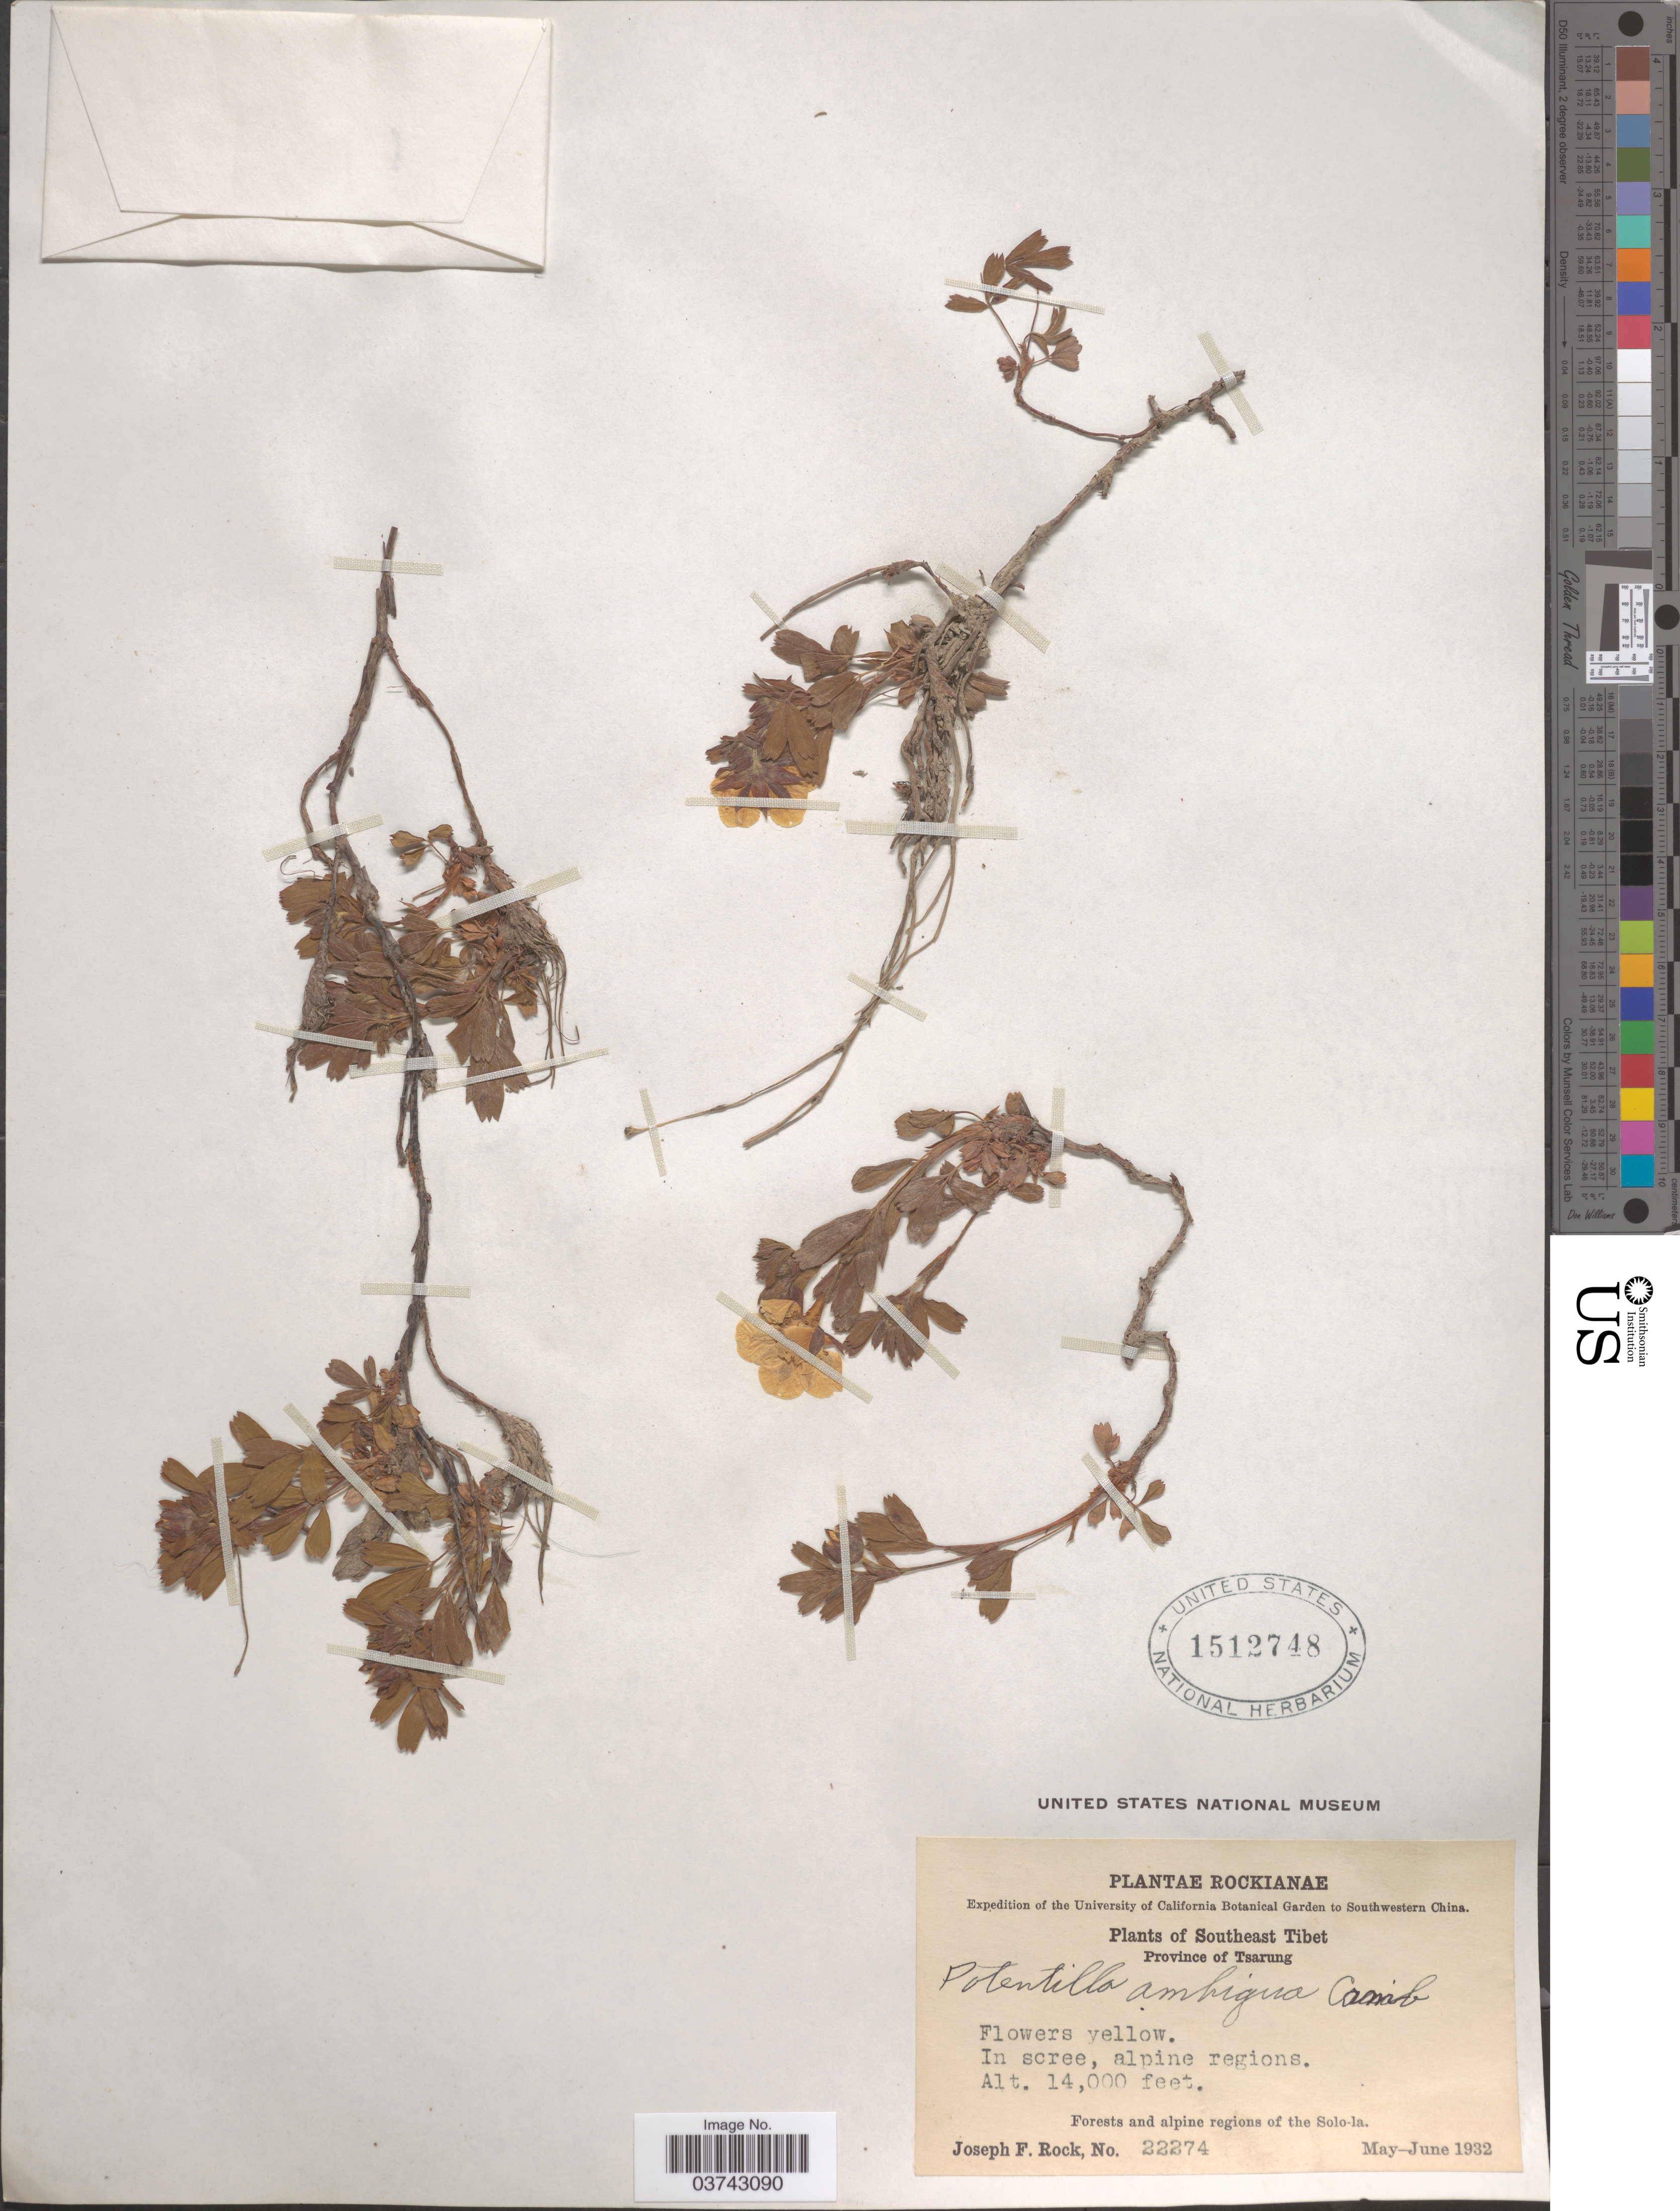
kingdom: Plantae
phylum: Tracheophyta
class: Magnoliopsida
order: Rosales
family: Rosaceae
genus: Potentilla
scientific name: Potentilla ambigua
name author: Gaudin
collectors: J. F. Rock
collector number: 22274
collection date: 1932-05/1932-06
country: China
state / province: Xizang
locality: Southwestern China. Southeast Tibet, Province of Tsarung. Forests and alpine regions of the Solo-la.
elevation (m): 4267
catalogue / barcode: US 1512748